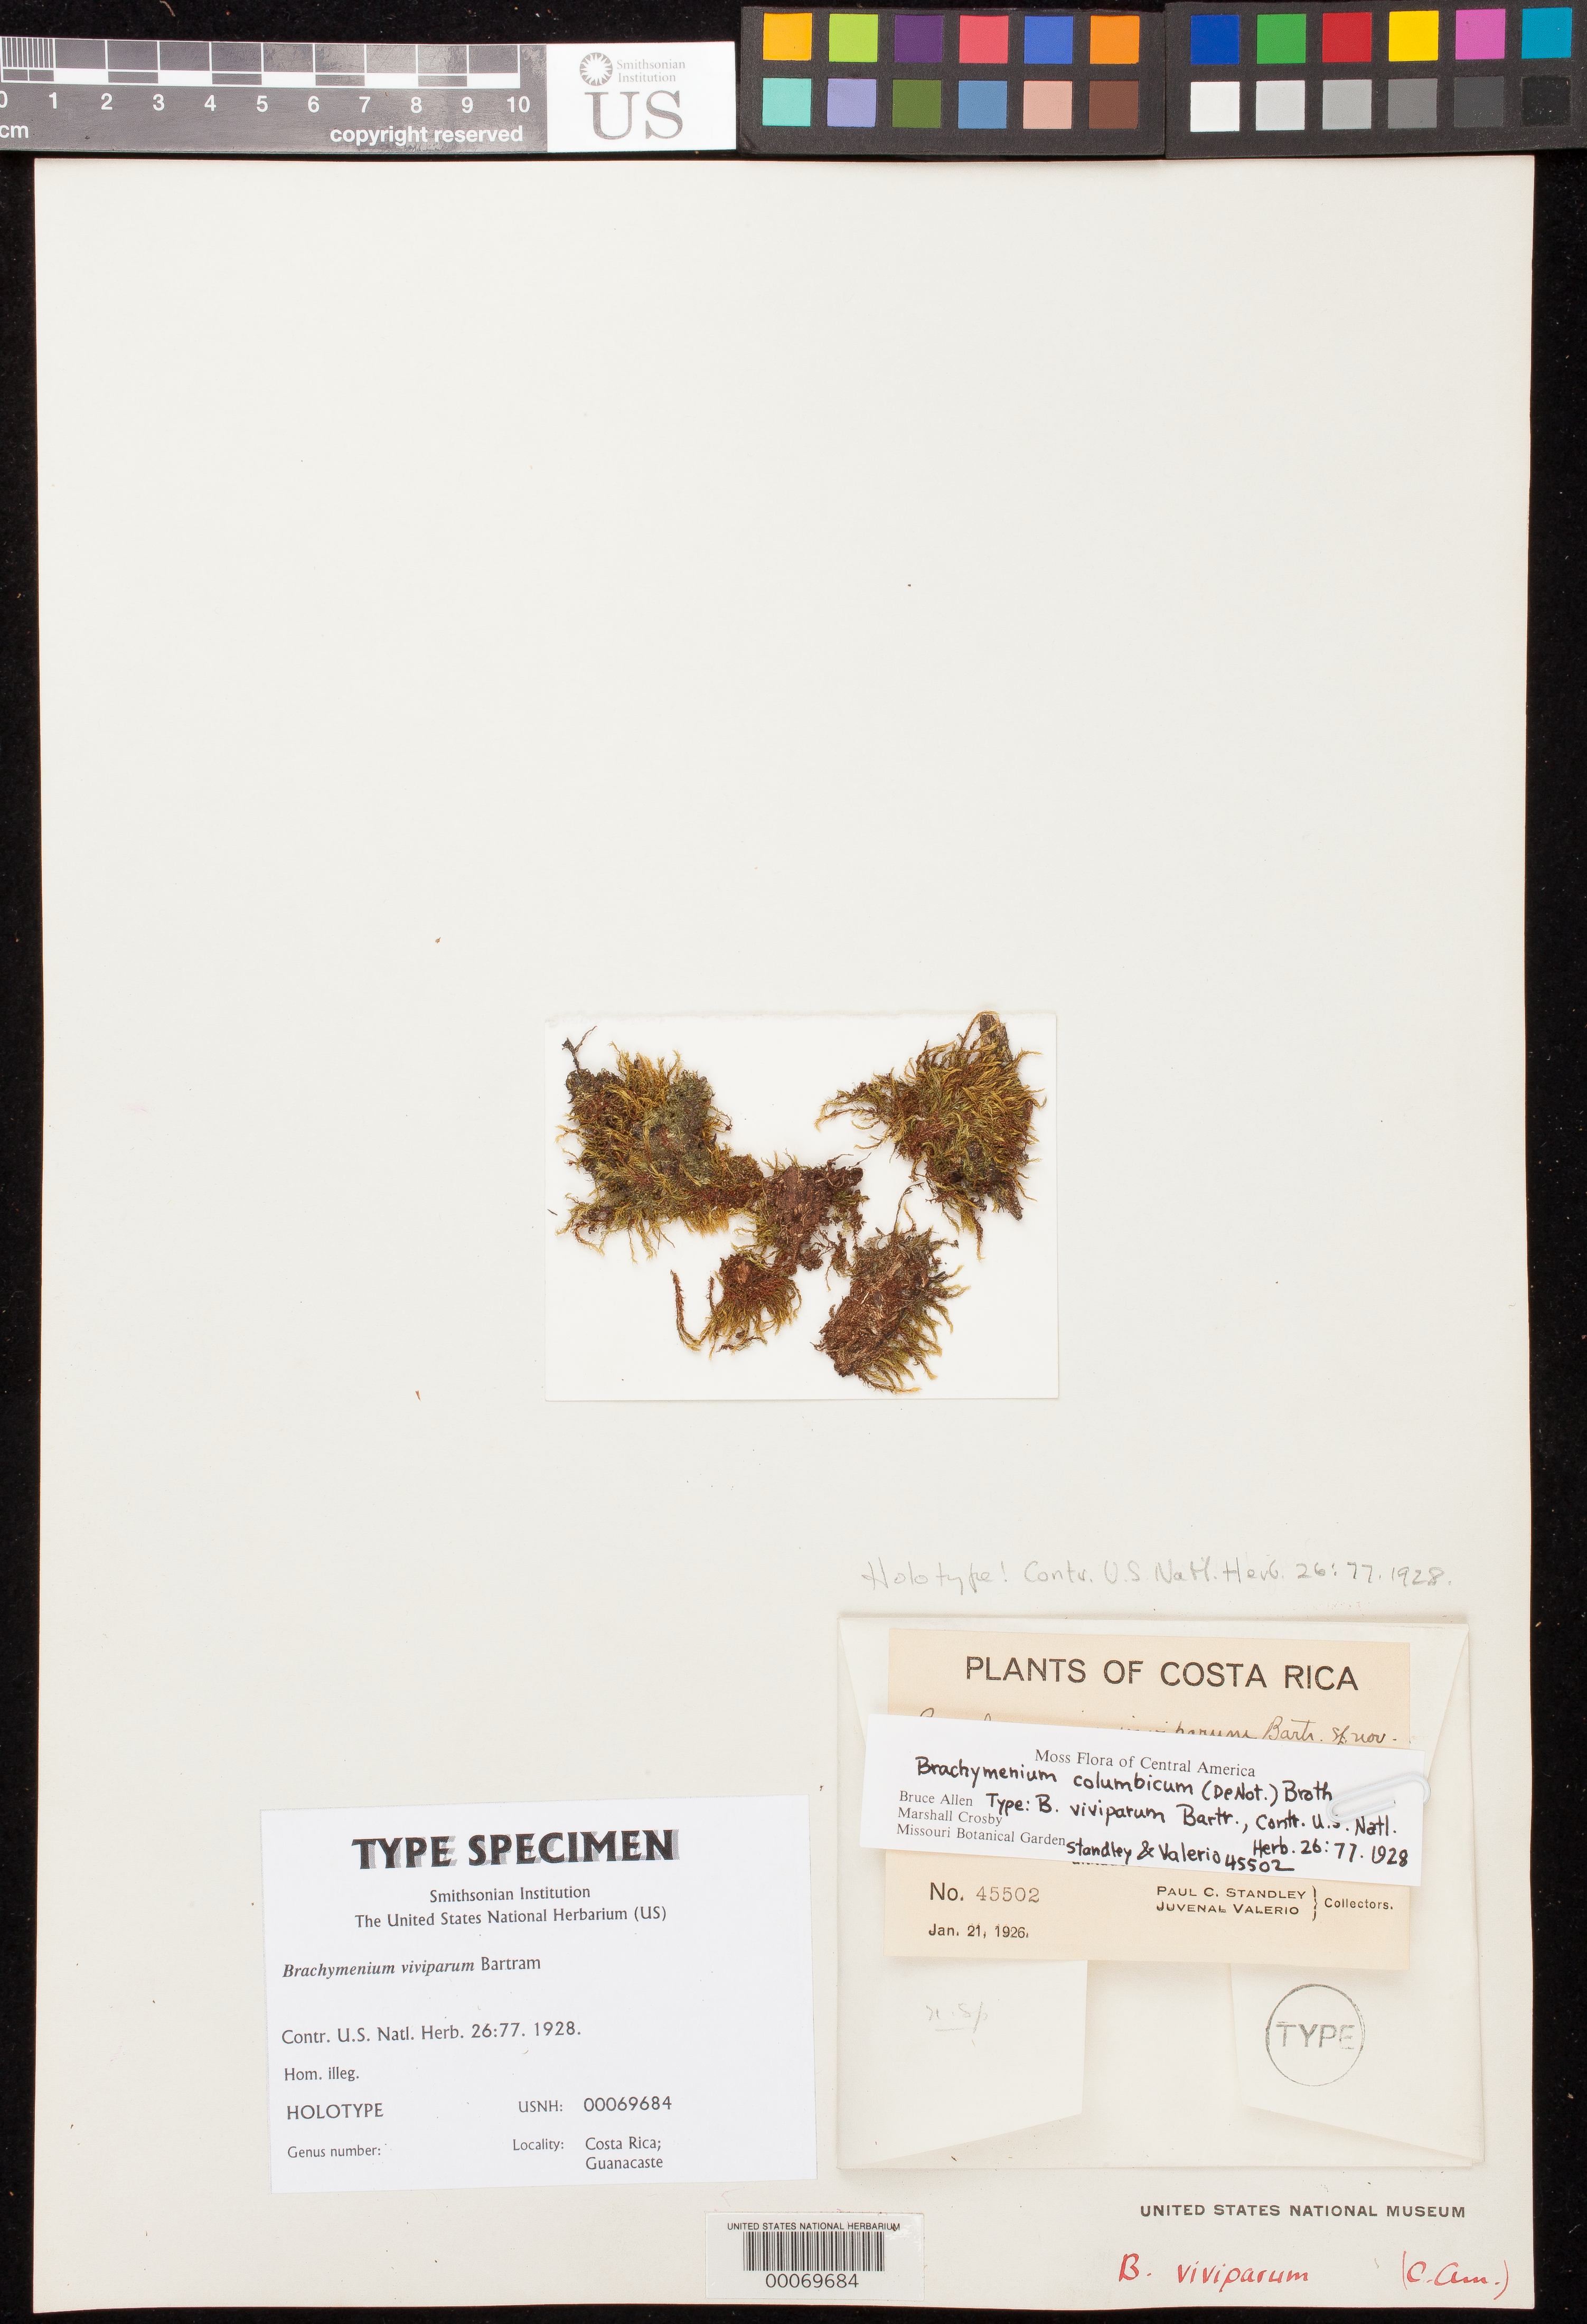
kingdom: Plantae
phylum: Bryophyta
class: Bryopsida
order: Bryales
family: Bryaceae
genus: Brachymenium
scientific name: Brachymenium viviparum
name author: E.B. Bartram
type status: Holotype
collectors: P. C. Standley & J. Valerio R.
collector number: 45502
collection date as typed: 21 Jan 1926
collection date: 1926-01-21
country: Costa Rica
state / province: Guanacaste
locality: Los Ayotes, near Tilaran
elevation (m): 600